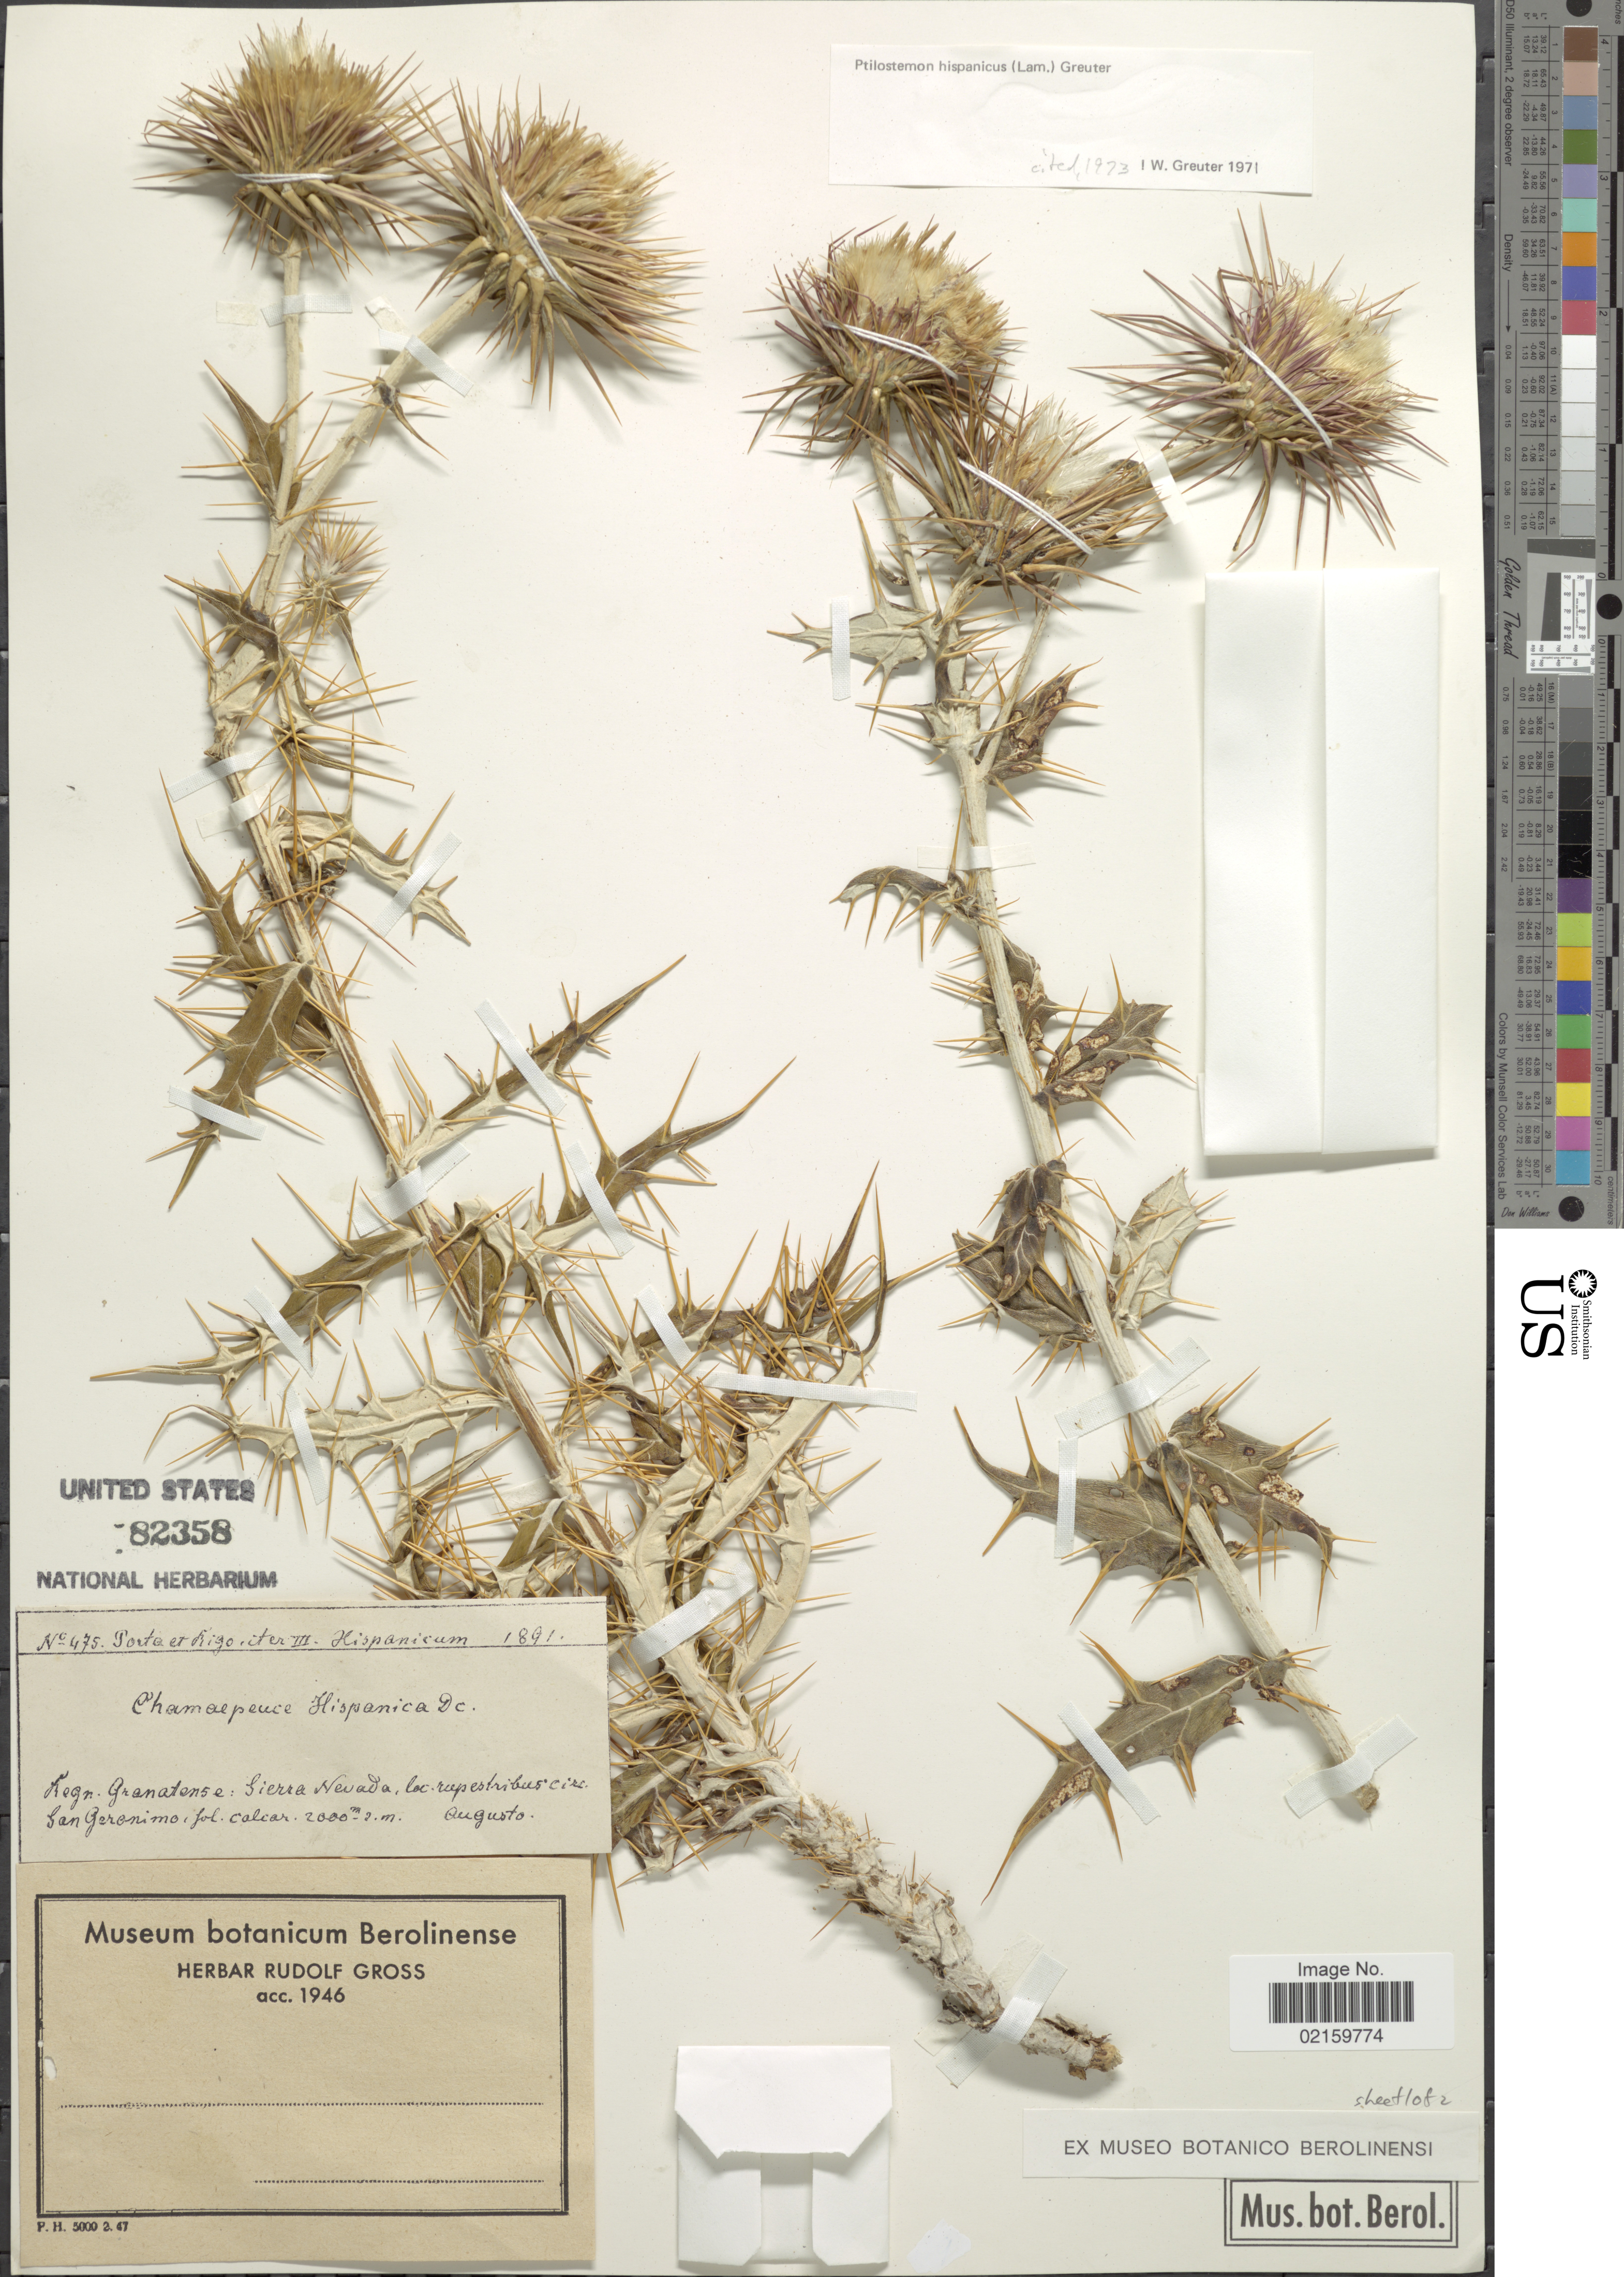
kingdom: Plantae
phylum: Tracheophyta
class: Magnoliopsida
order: Asterales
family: Asteraceae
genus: Ptilostemon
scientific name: Ptilostemon hispanicus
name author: (Lam.) Greuter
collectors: -- Porta & -- Rigo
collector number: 475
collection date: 1891-08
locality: Hispanicum. Regn. Granatense: Sierra Nevada, loc. rupestribus cizc. San Geronimo, fol. calcar [interpreted]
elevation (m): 2000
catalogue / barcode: US 82358